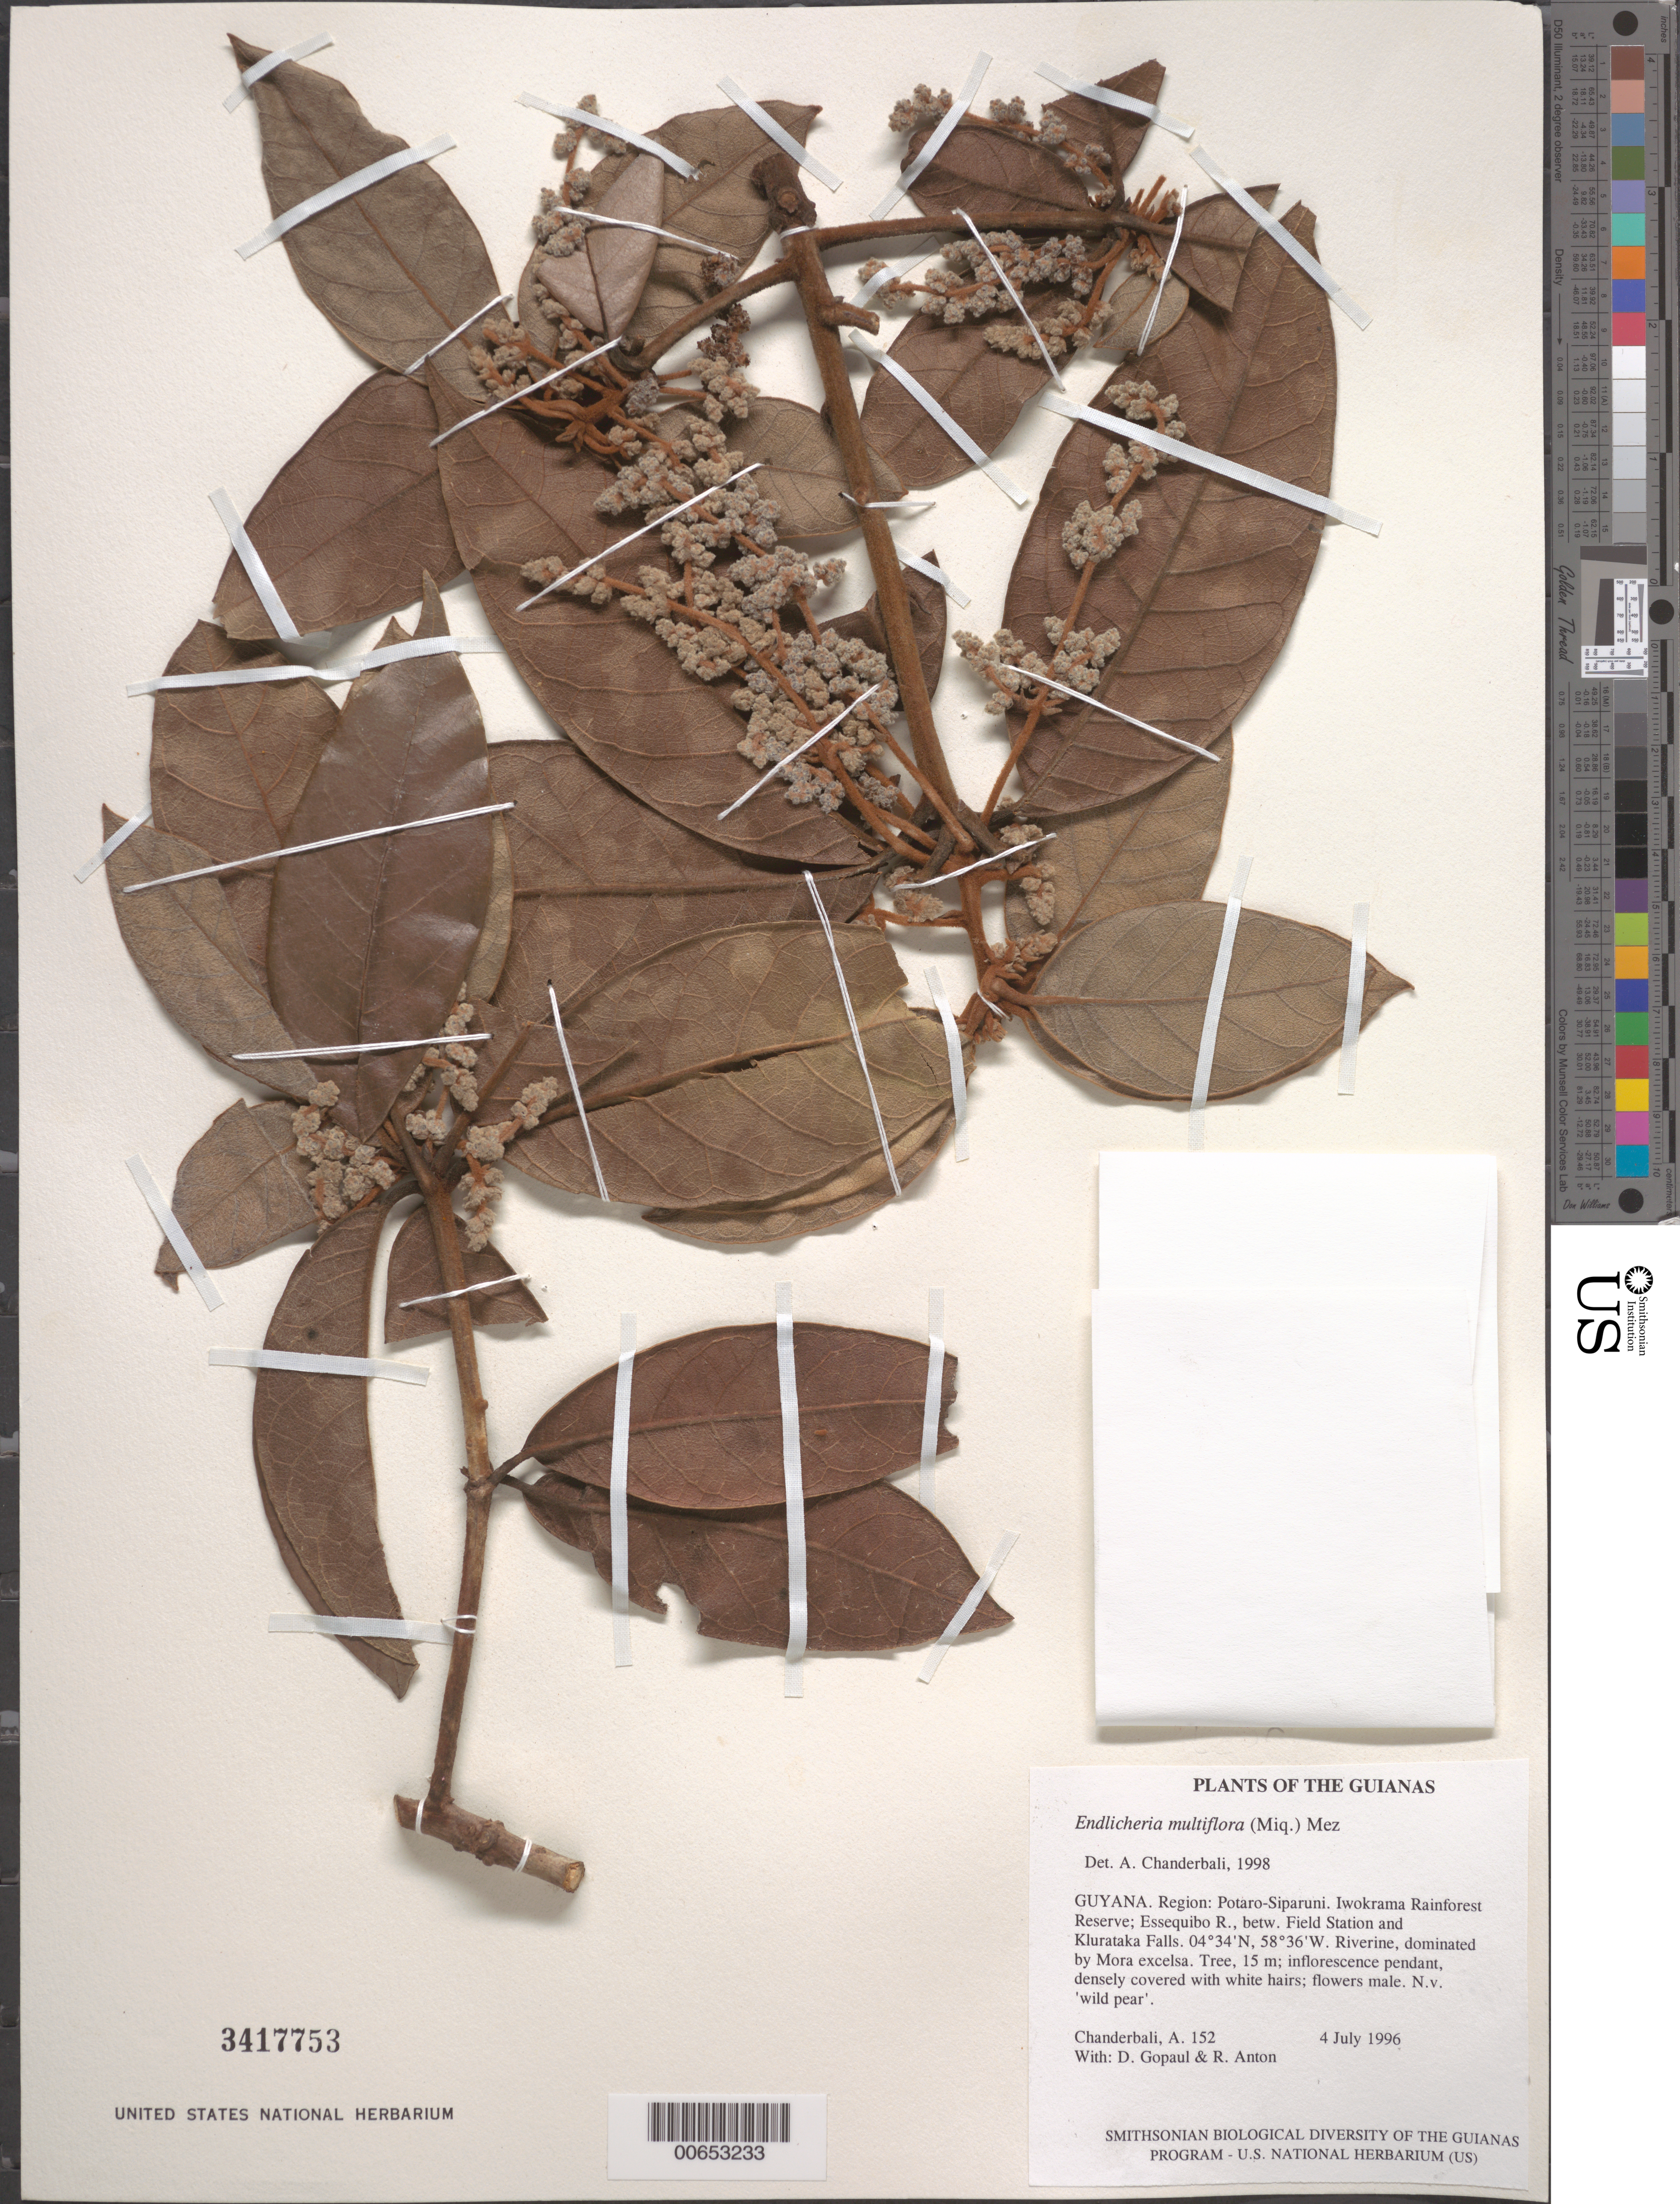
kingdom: Plantae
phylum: Tracheophyta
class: Magnoliopsida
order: Laurales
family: Lauraceae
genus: Endlicheria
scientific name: Endlicheria mulitflora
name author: (Micx.) Mez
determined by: Chanderbali, Andre Shashi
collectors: A. S. Chanderbali, D. Gopaul & R. Anton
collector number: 152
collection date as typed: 4 July 1996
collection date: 1996-07-04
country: Guyana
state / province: Potaro-Siparuni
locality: Iwokrama Rainforest Reserve; Essequibo R., betw. Field Station and Klurataka Falls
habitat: Riverine, dominated by Mora excelsa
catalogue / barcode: US 3417753